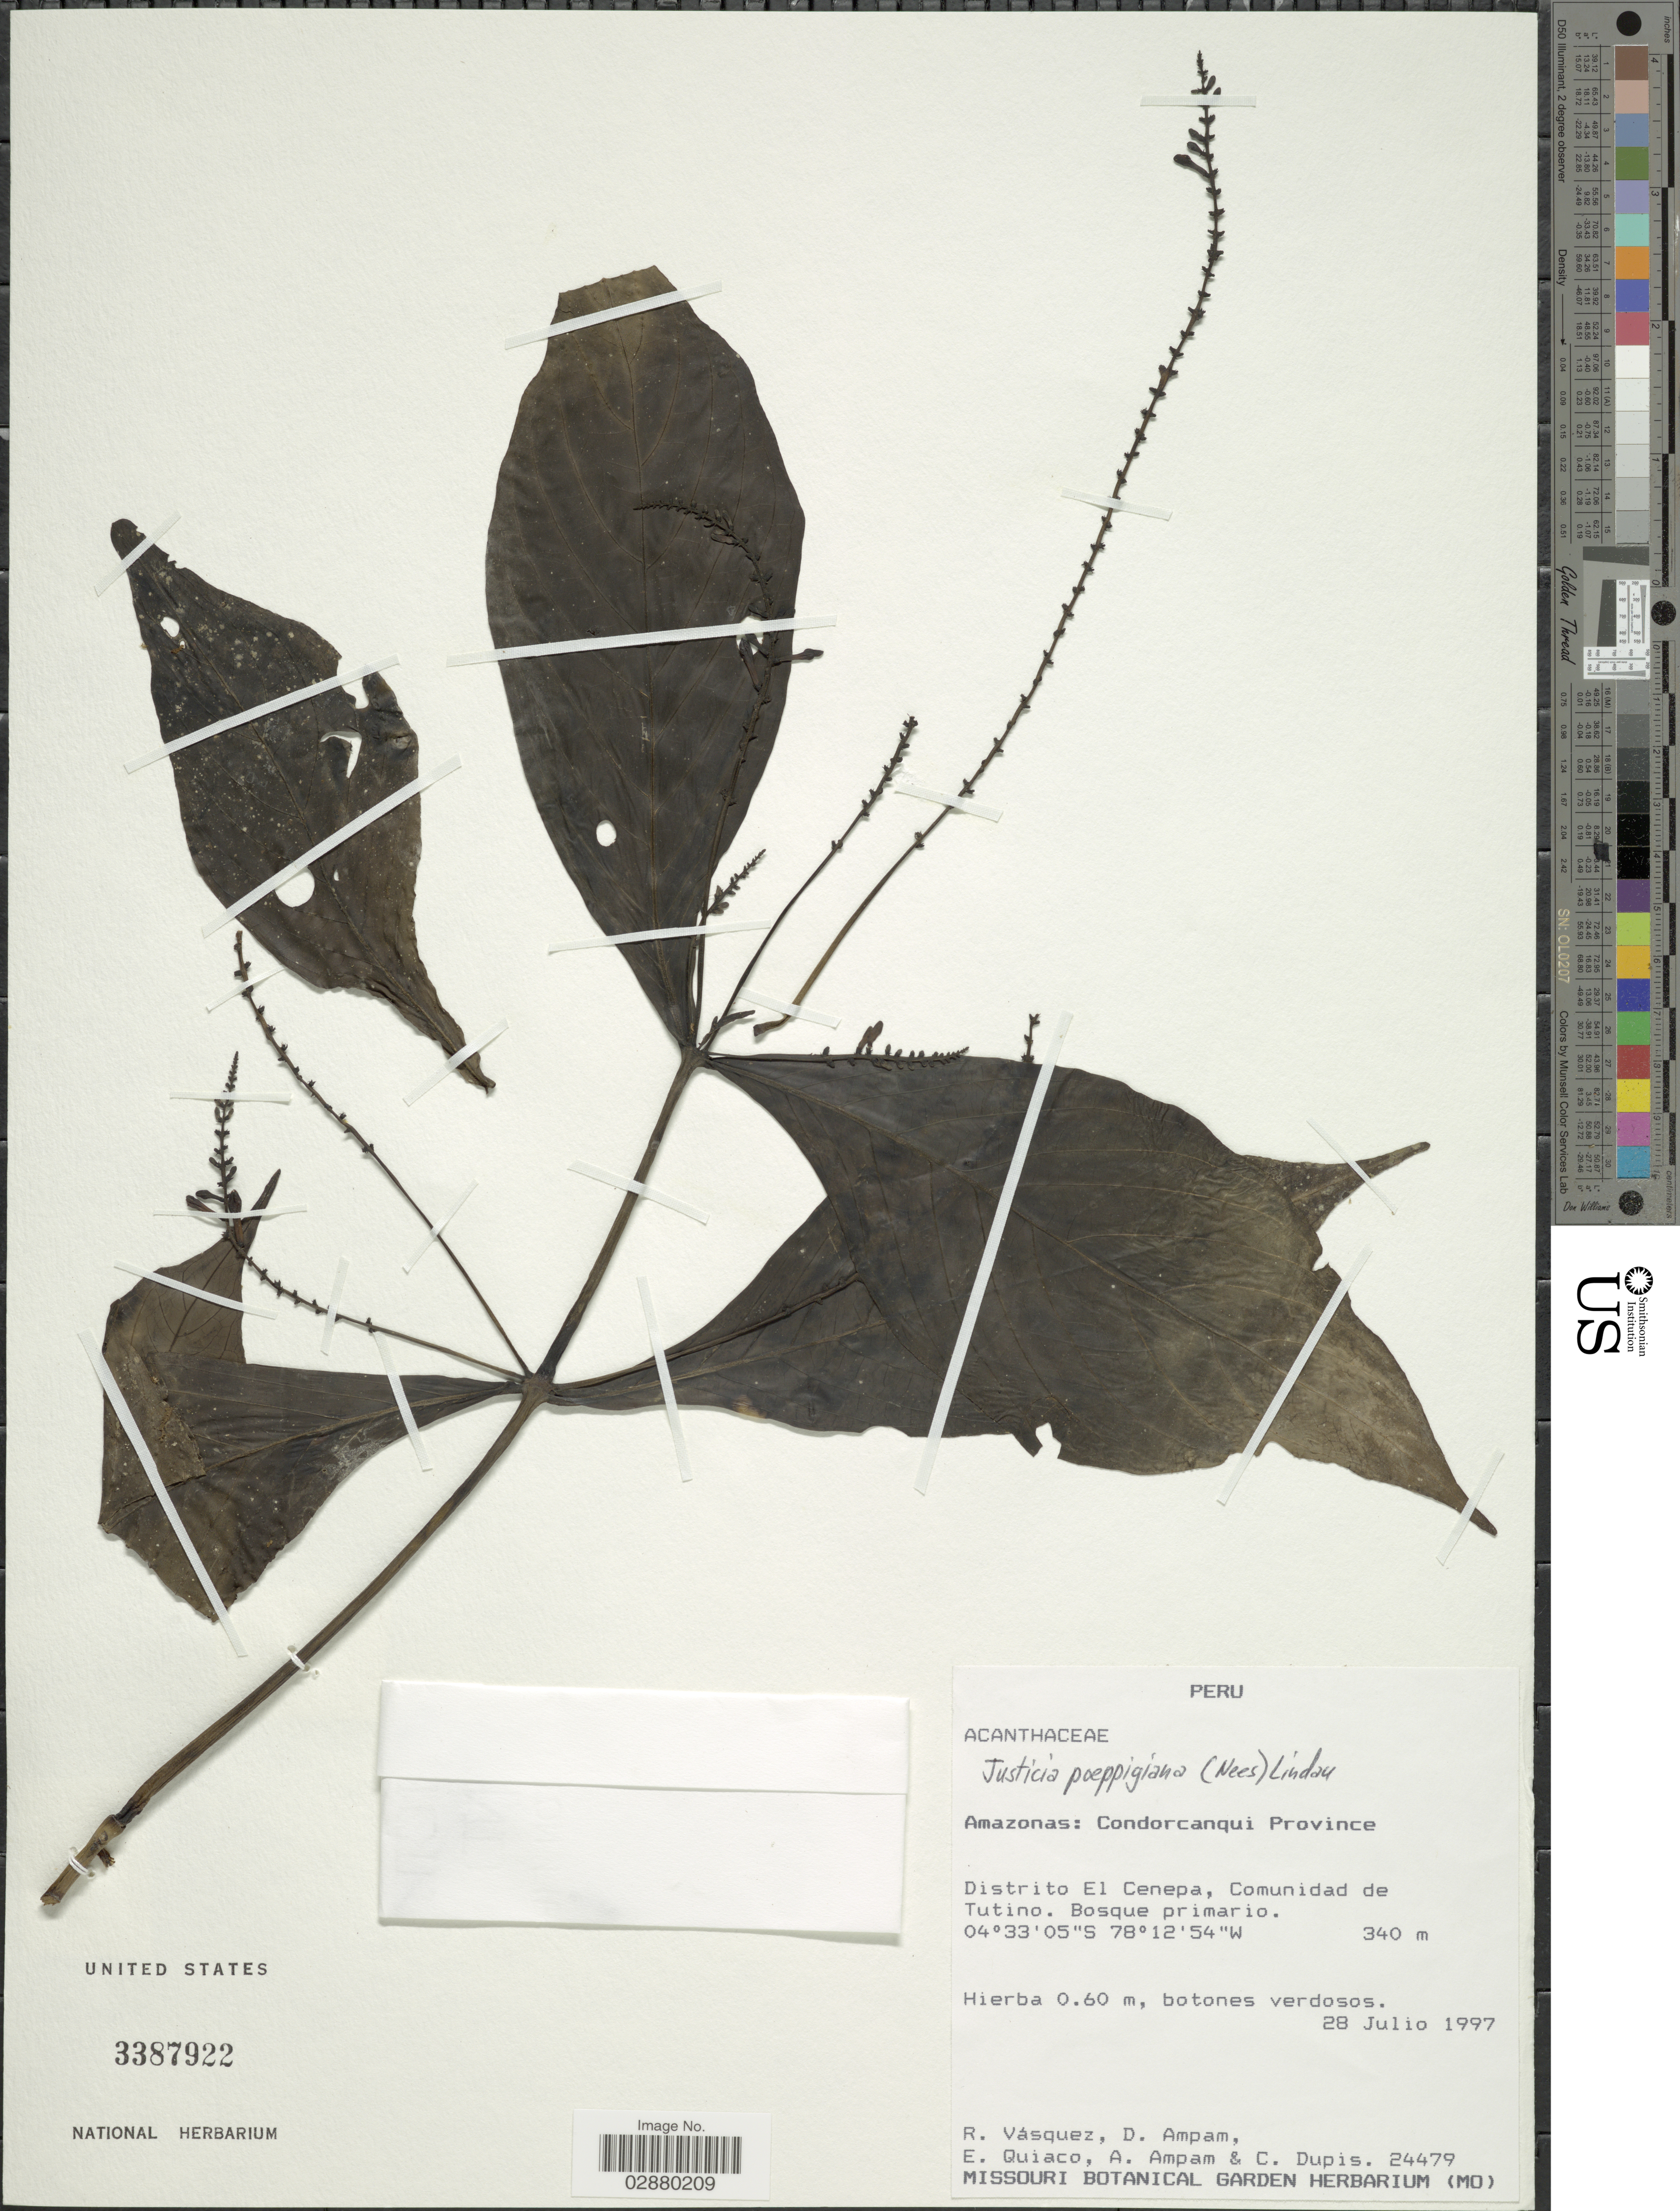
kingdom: Plantae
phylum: Tracheophyta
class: Magnoliopsida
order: Lamiales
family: Acanthaceae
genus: Justicia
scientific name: Justicia poeppigiana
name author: (Nees) Lindau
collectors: R. Vásquez, D. Ampam, E. Quiaco, A. Ampam & C. Dupis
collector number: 24479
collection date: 1997-07-28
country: Peru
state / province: Amazonas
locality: Condorcanqui Province, Distrito El Cenepa, Comunidad de Tutino.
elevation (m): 340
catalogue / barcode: US 3387922